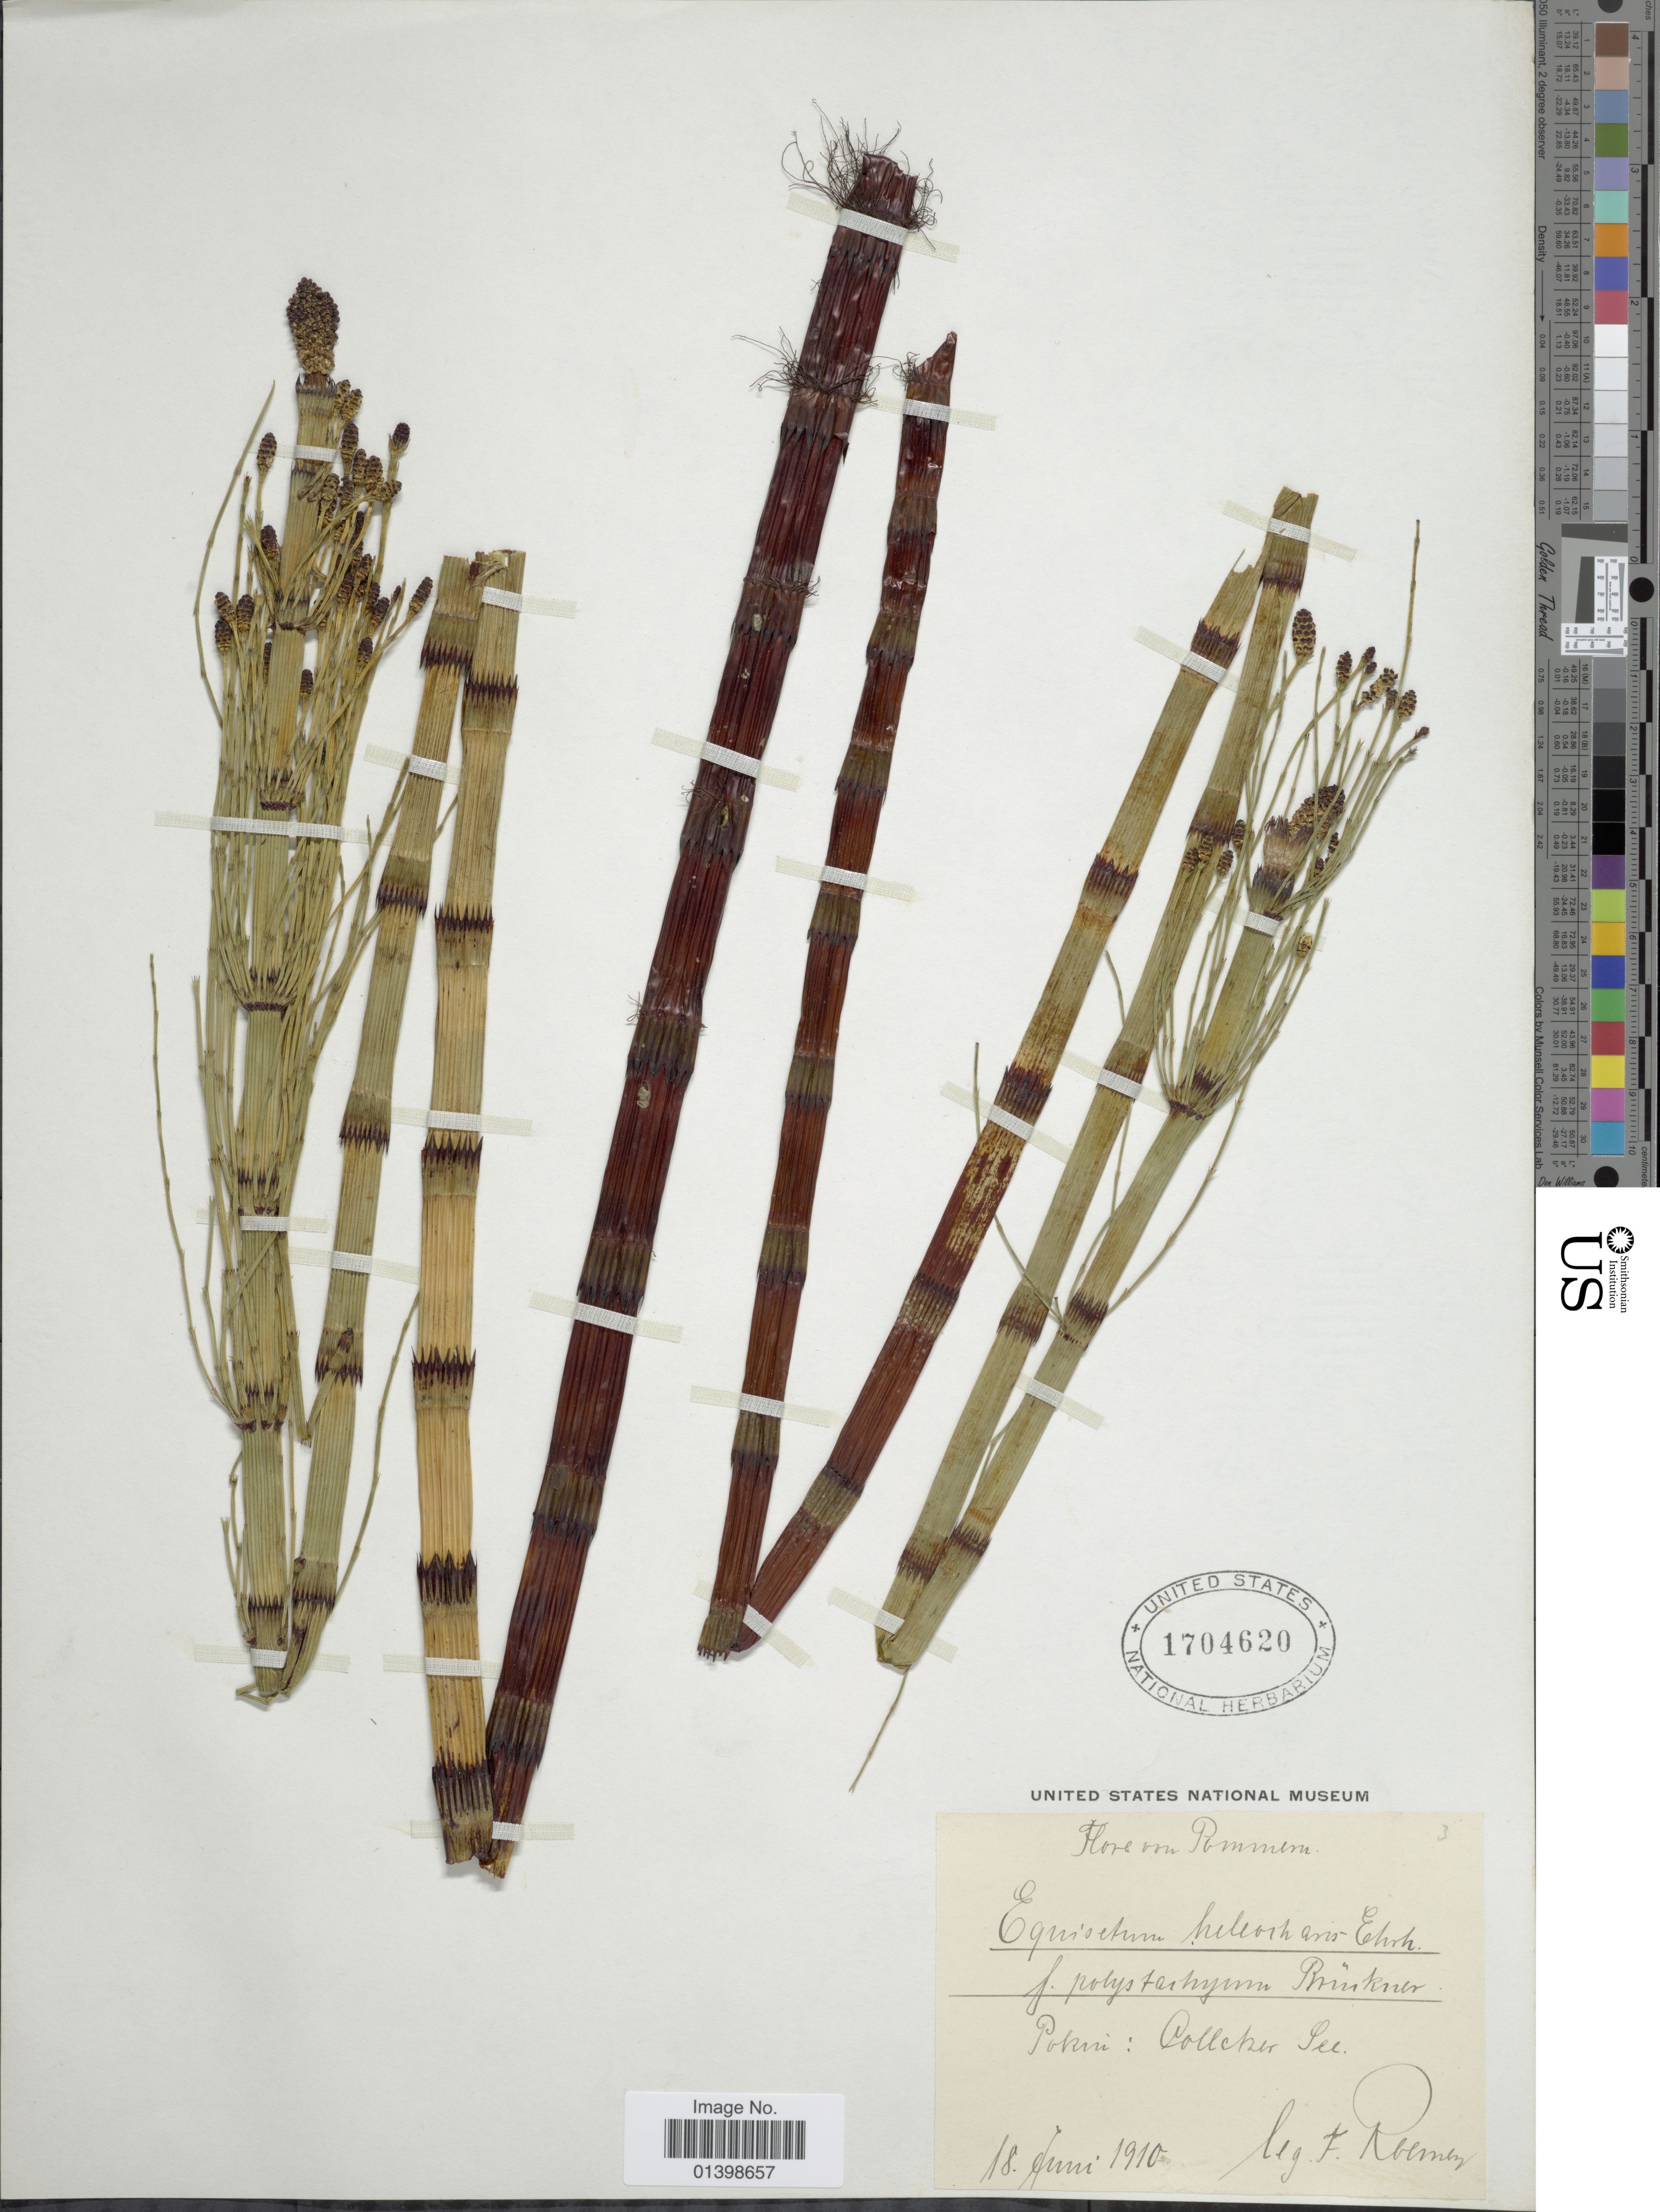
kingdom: Plantae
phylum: Tracheophyta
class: Polypodiopsida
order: Equisetales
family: Equisetaceae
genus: Equisetum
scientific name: Equisetum fluviatile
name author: L.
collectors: F. A. Roemer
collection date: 1910-06-18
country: Germany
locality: Pommern, Pokin: Coll [illegible text] See [interpreted]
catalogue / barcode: US 1704620